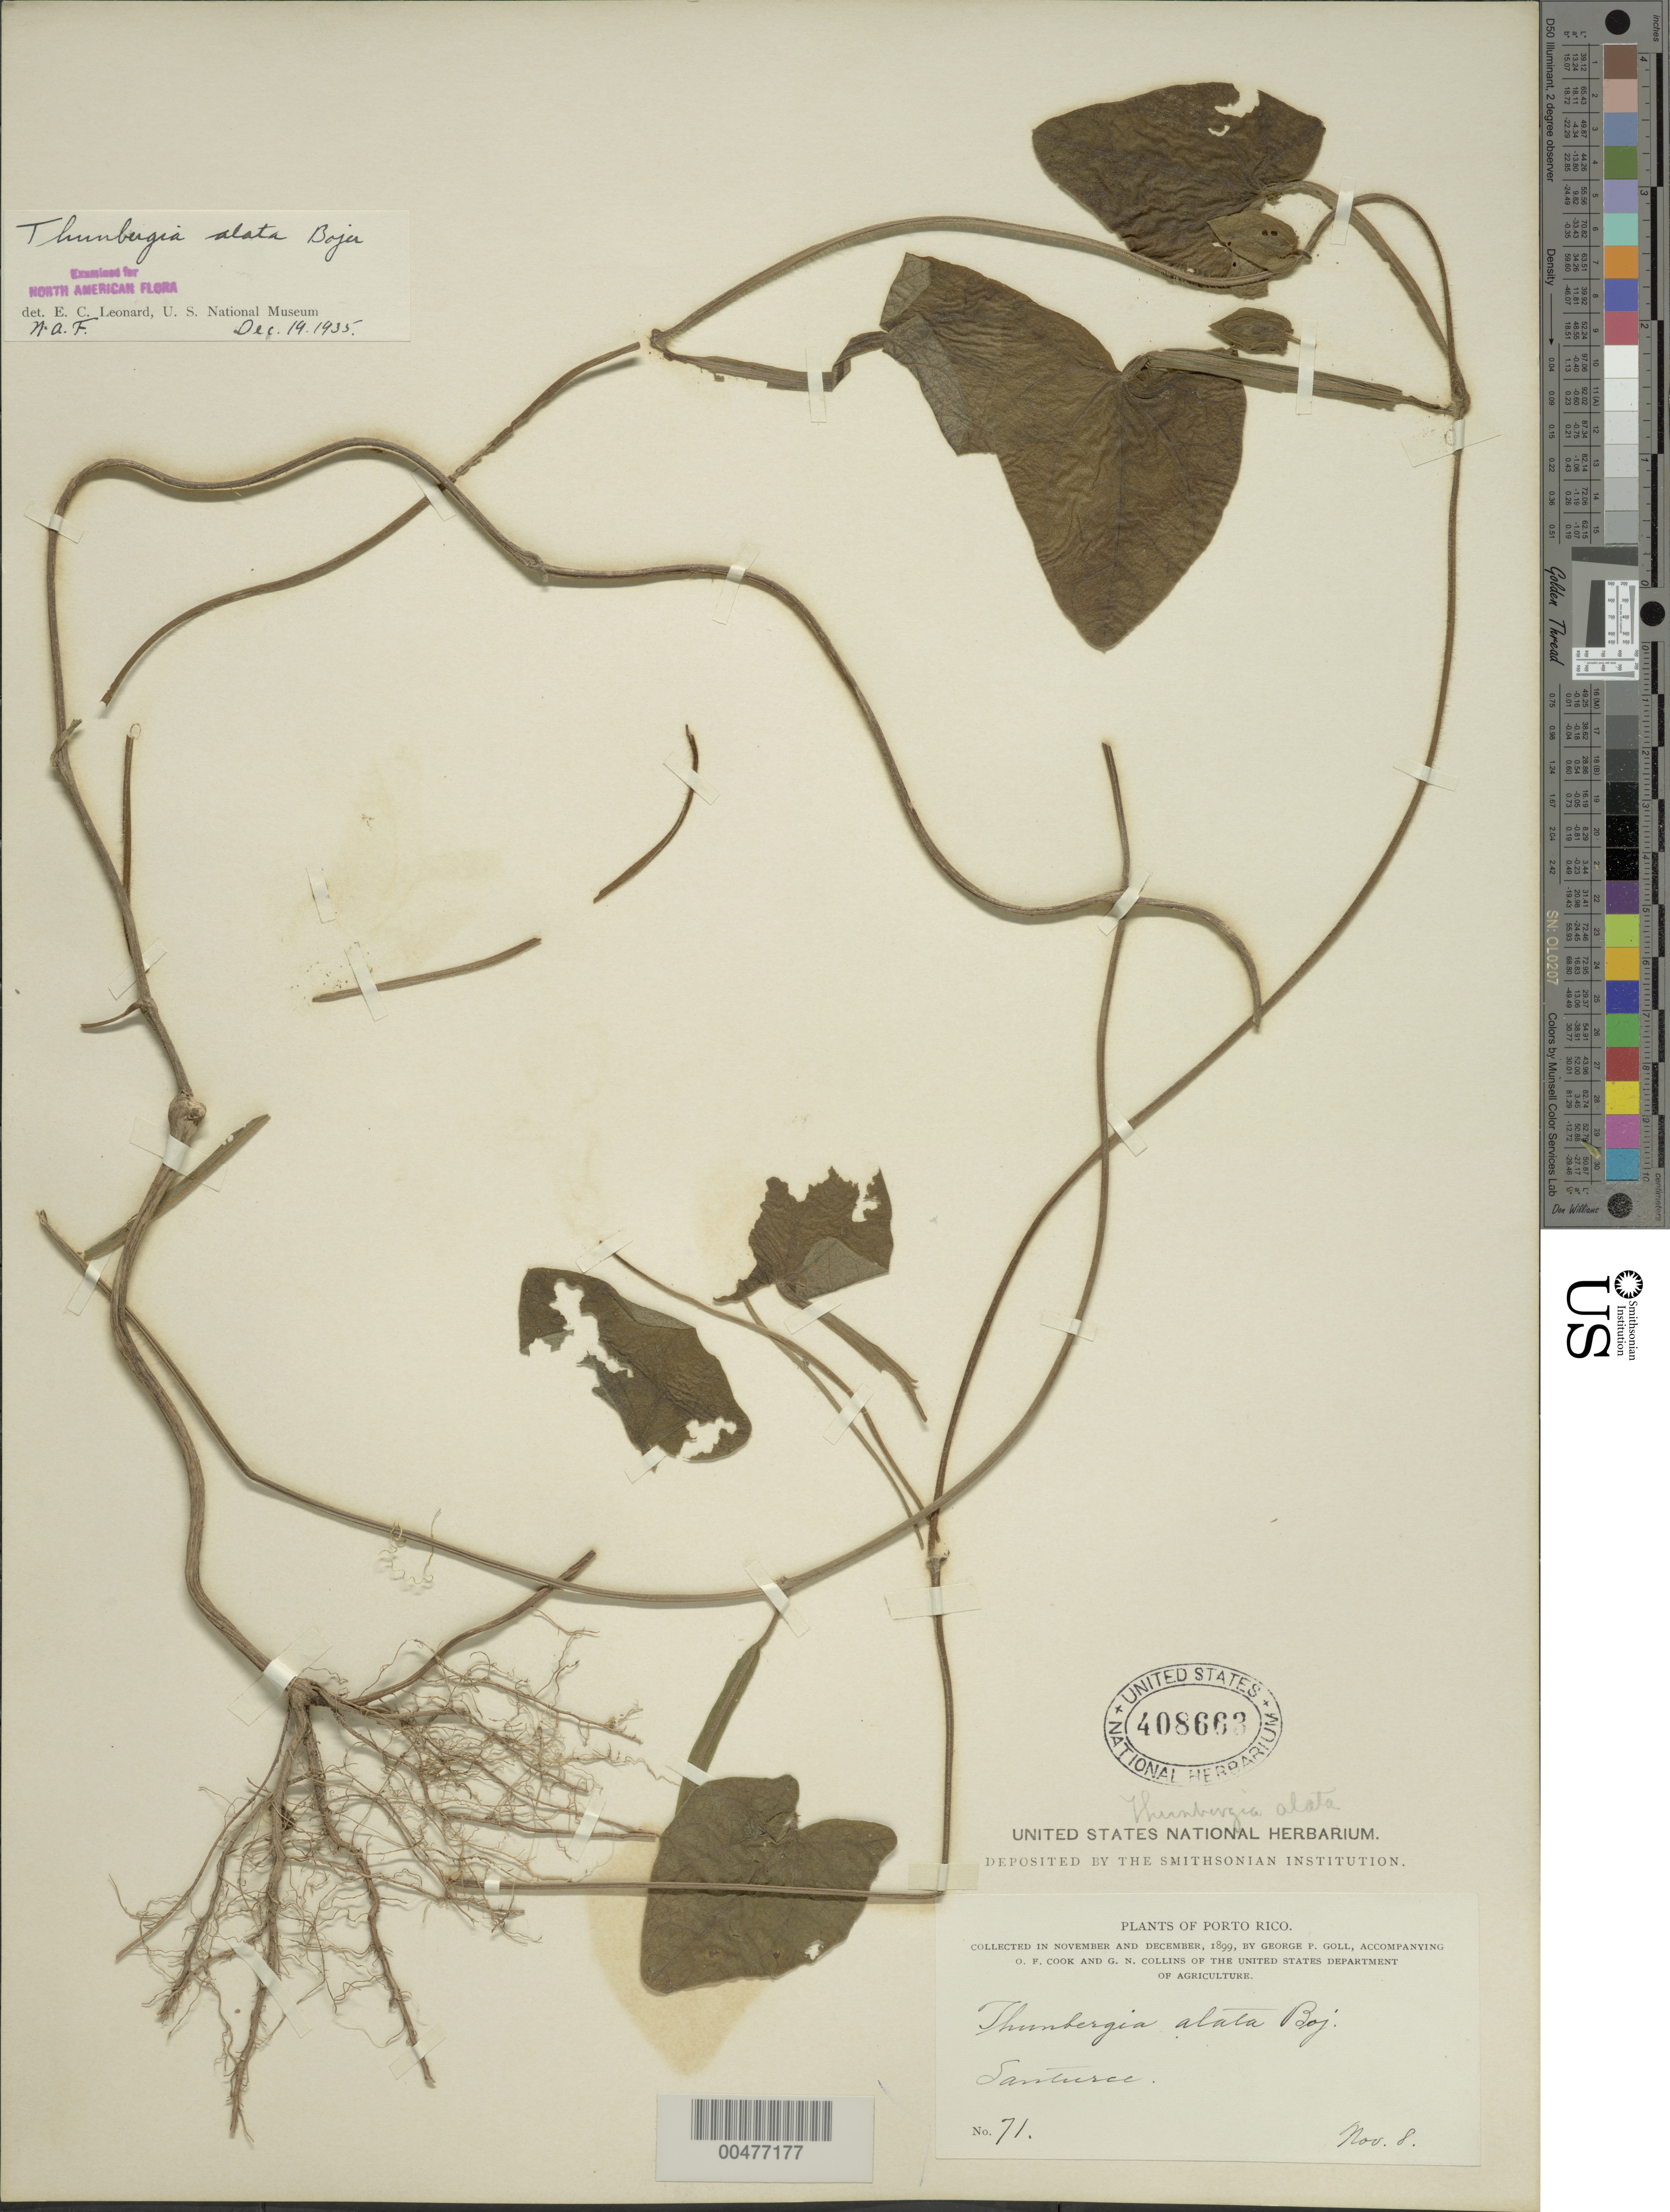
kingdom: Plantae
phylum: Tracheophyta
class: Magnoliopsida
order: Lamiales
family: Acanthaceae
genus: Thunbergia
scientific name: Thunbergia alata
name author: Bojer ex Sims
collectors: G. Goll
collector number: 71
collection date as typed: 08 Nov 1899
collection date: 1899-11-08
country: Puerto Rico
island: Greater Antilles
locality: Santurce.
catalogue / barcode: US 408663